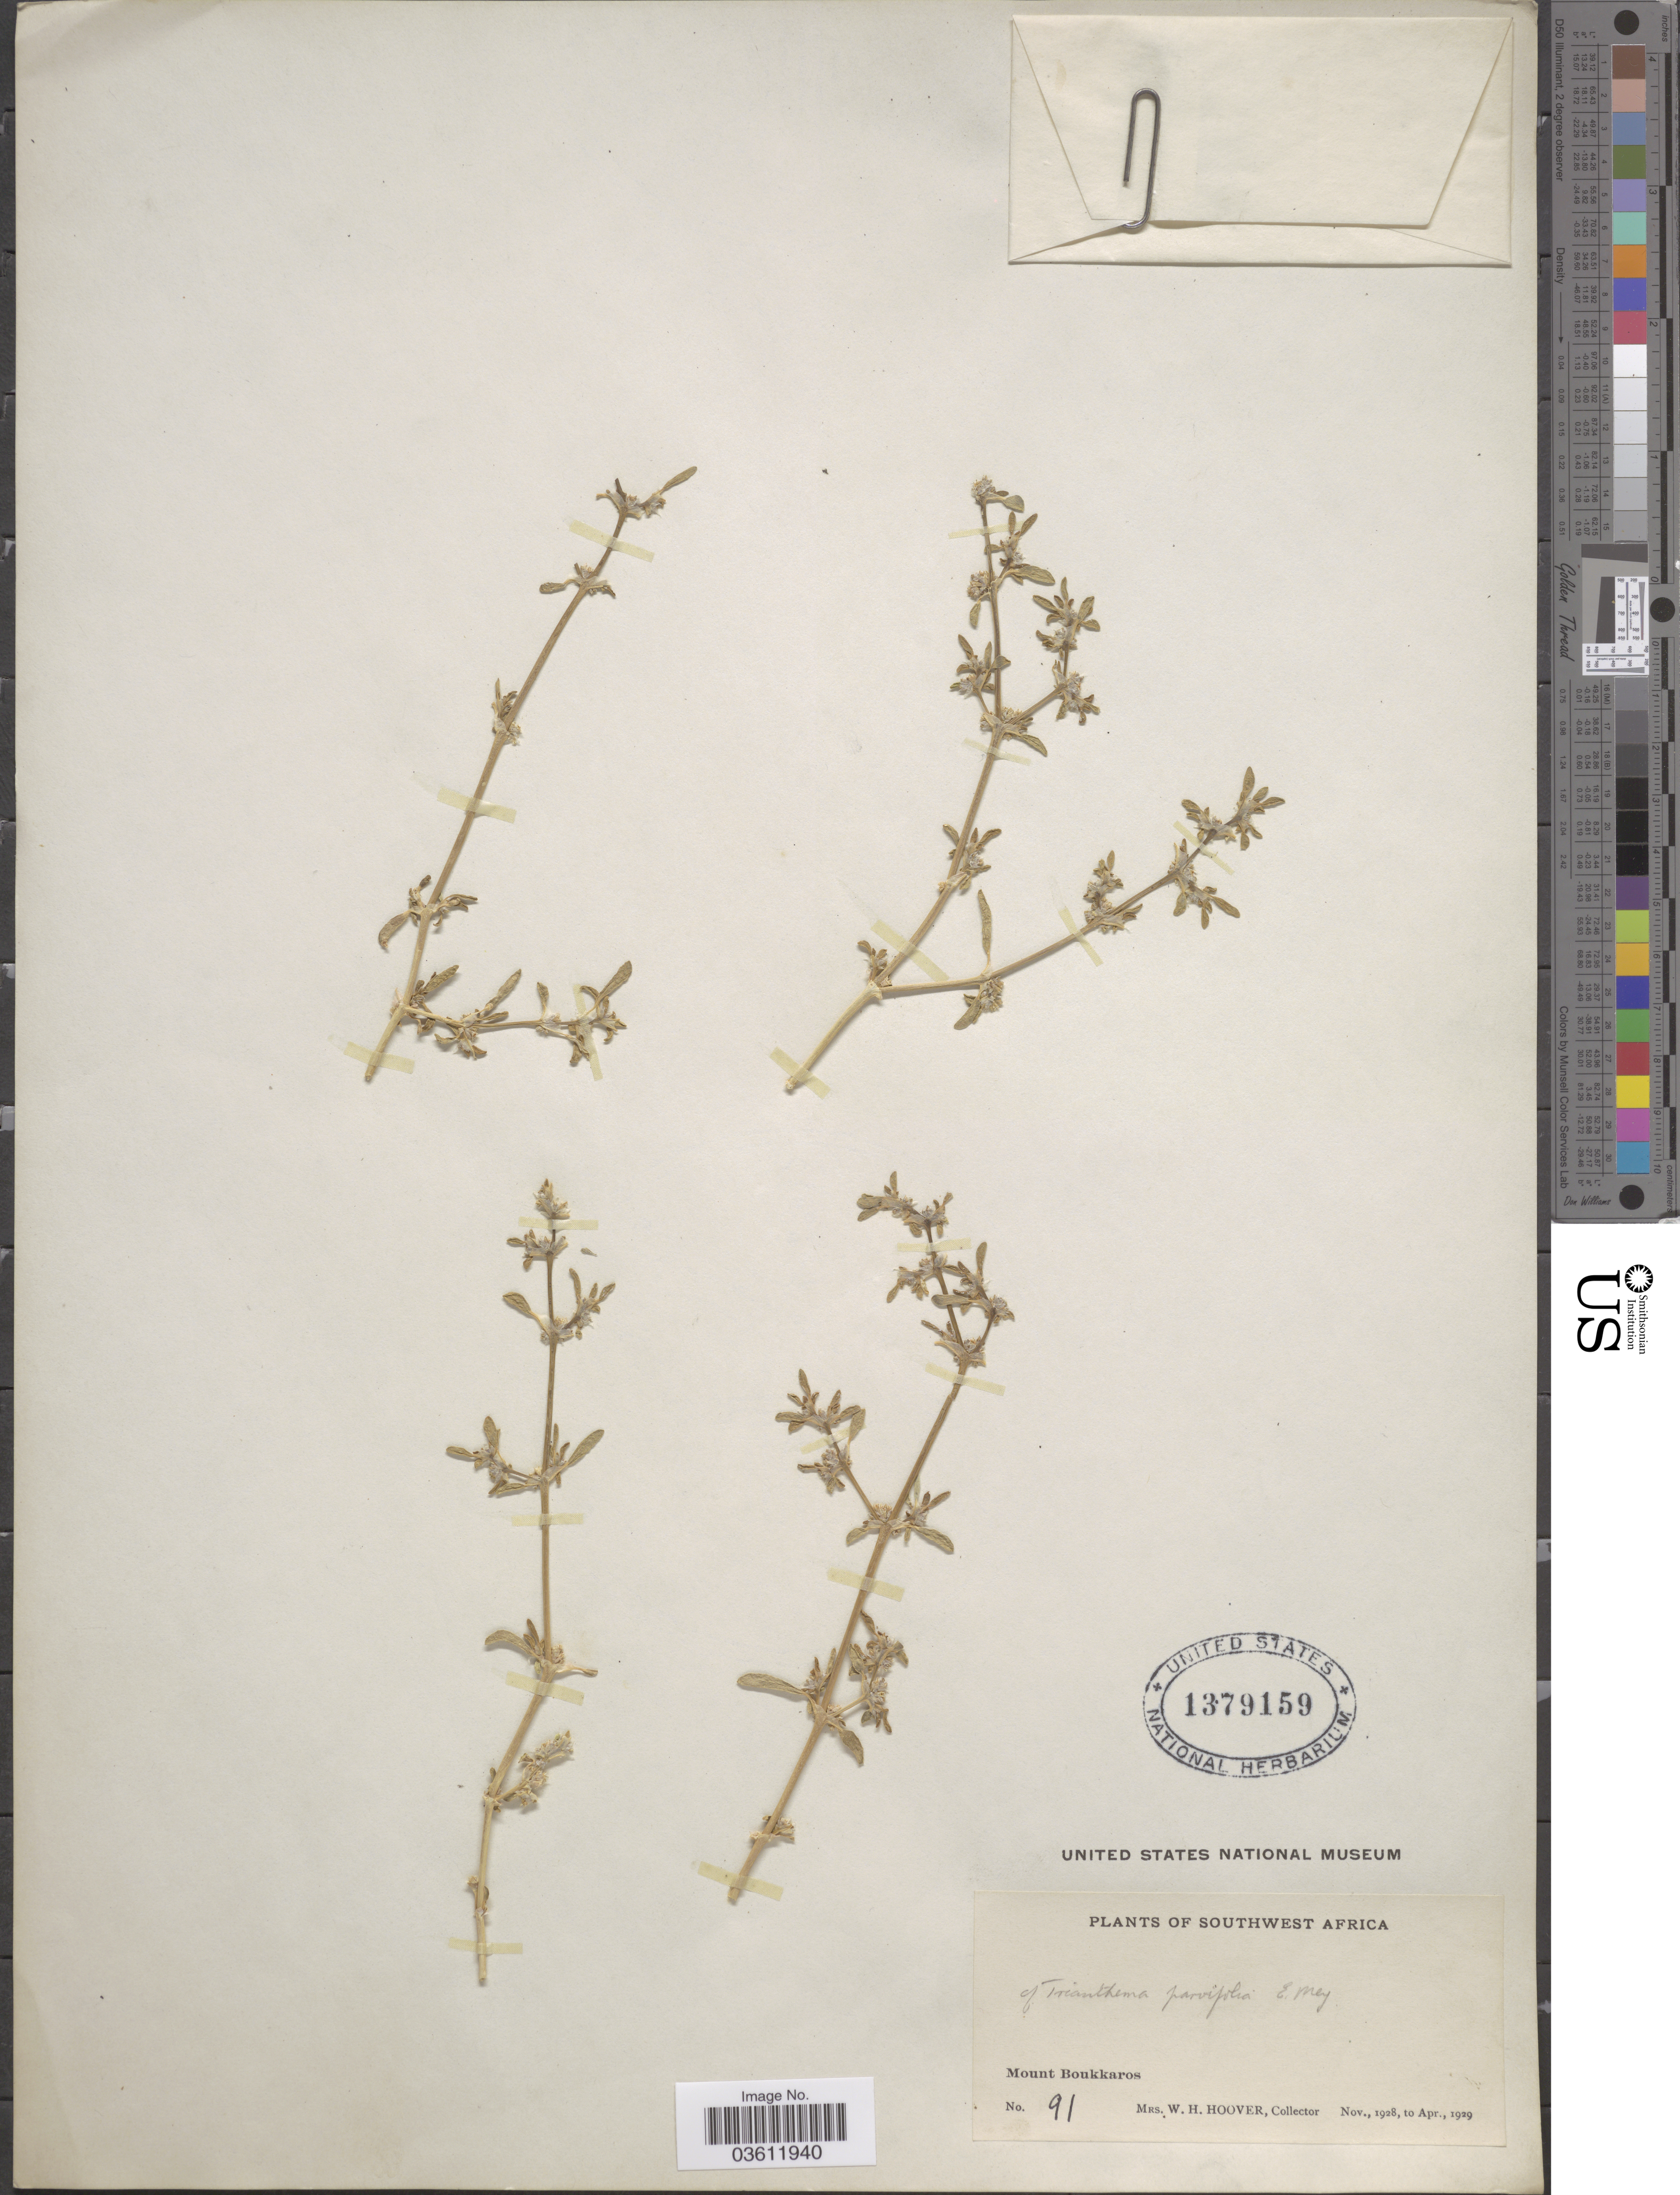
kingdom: Plantae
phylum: Tracheophyta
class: Magnoliopsida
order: Caryophyllales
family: Aizoaceae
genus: Trianthema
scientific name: Trianthema parvifolium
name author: E. Mey. ex Sond.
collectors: W. H. Hoover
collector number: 91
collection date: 1928-11/1929-04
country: Namibia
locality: Southwest Africa. Mount Boukkaros.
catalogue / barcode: US 1379159